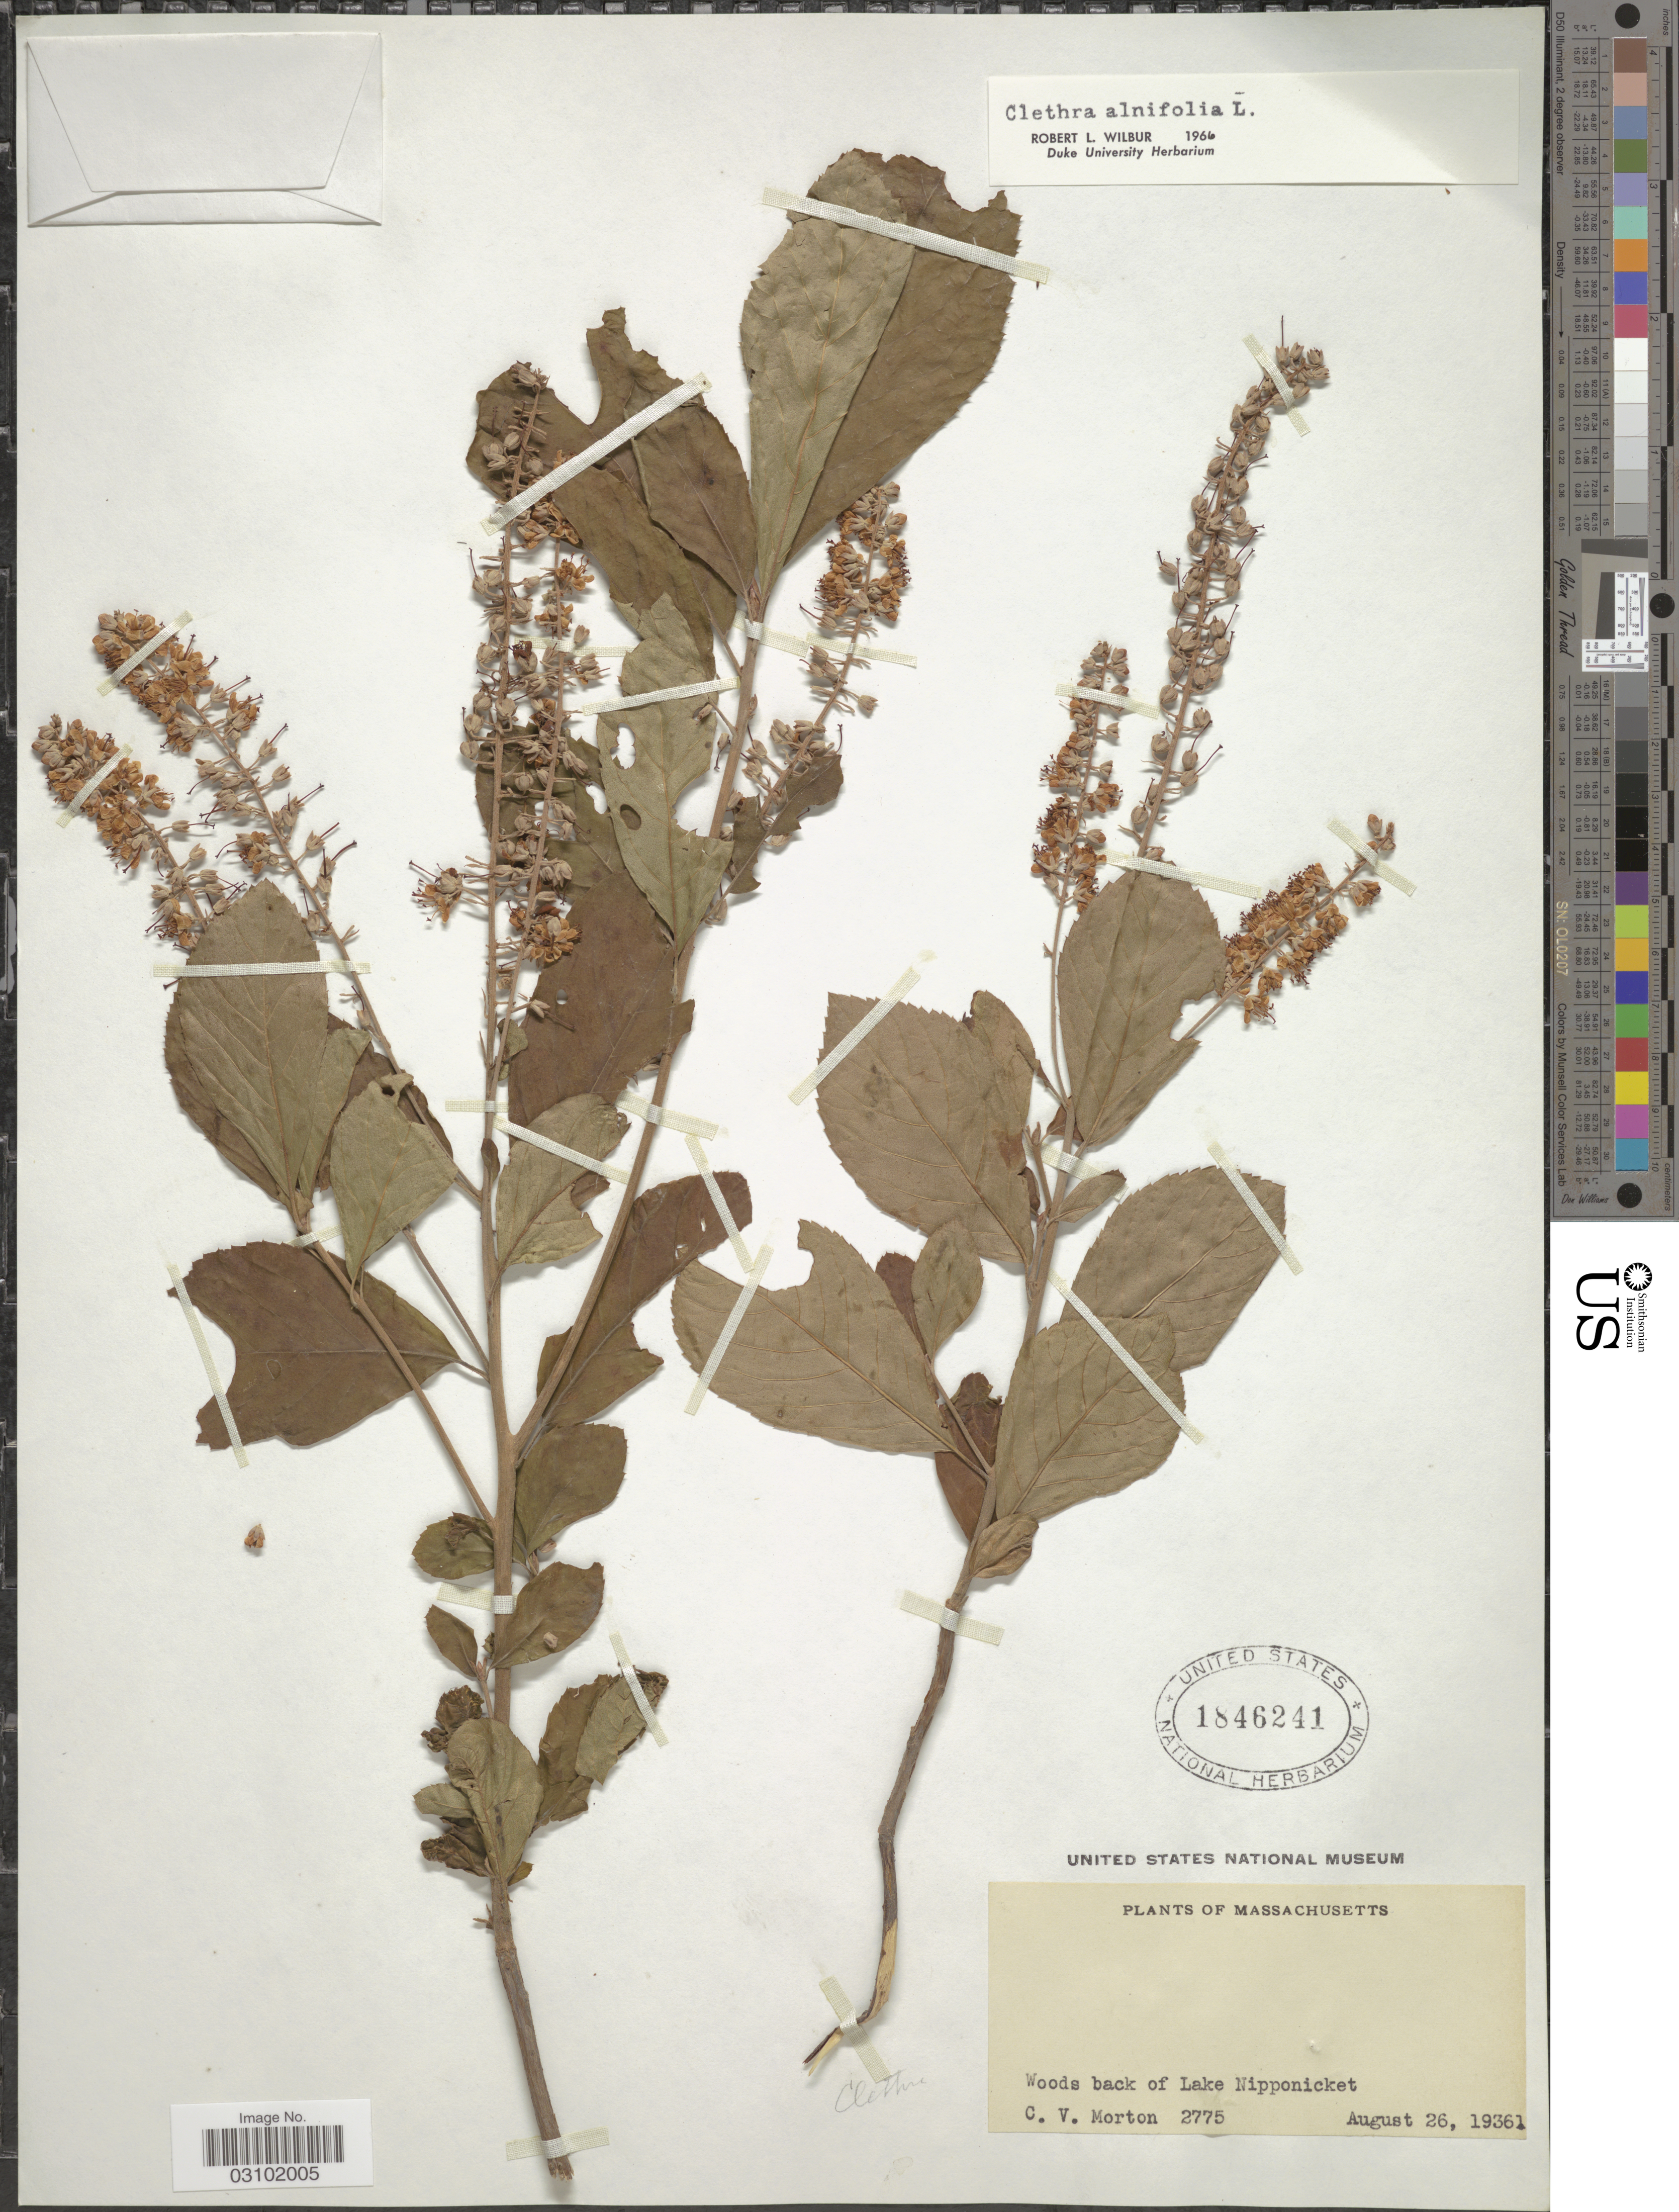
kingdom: Plantae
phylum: Tracheophyta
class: Magnoliopsida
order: Ericales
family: Clethraceae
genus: Clethra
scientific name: Clethra alnifolia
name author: L.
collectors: C. V. Morton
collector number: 2775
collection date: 1936-08-26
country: United States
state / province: Massachusetts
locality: Woods back of Lake Nipponicket.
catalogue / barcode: US 1846241